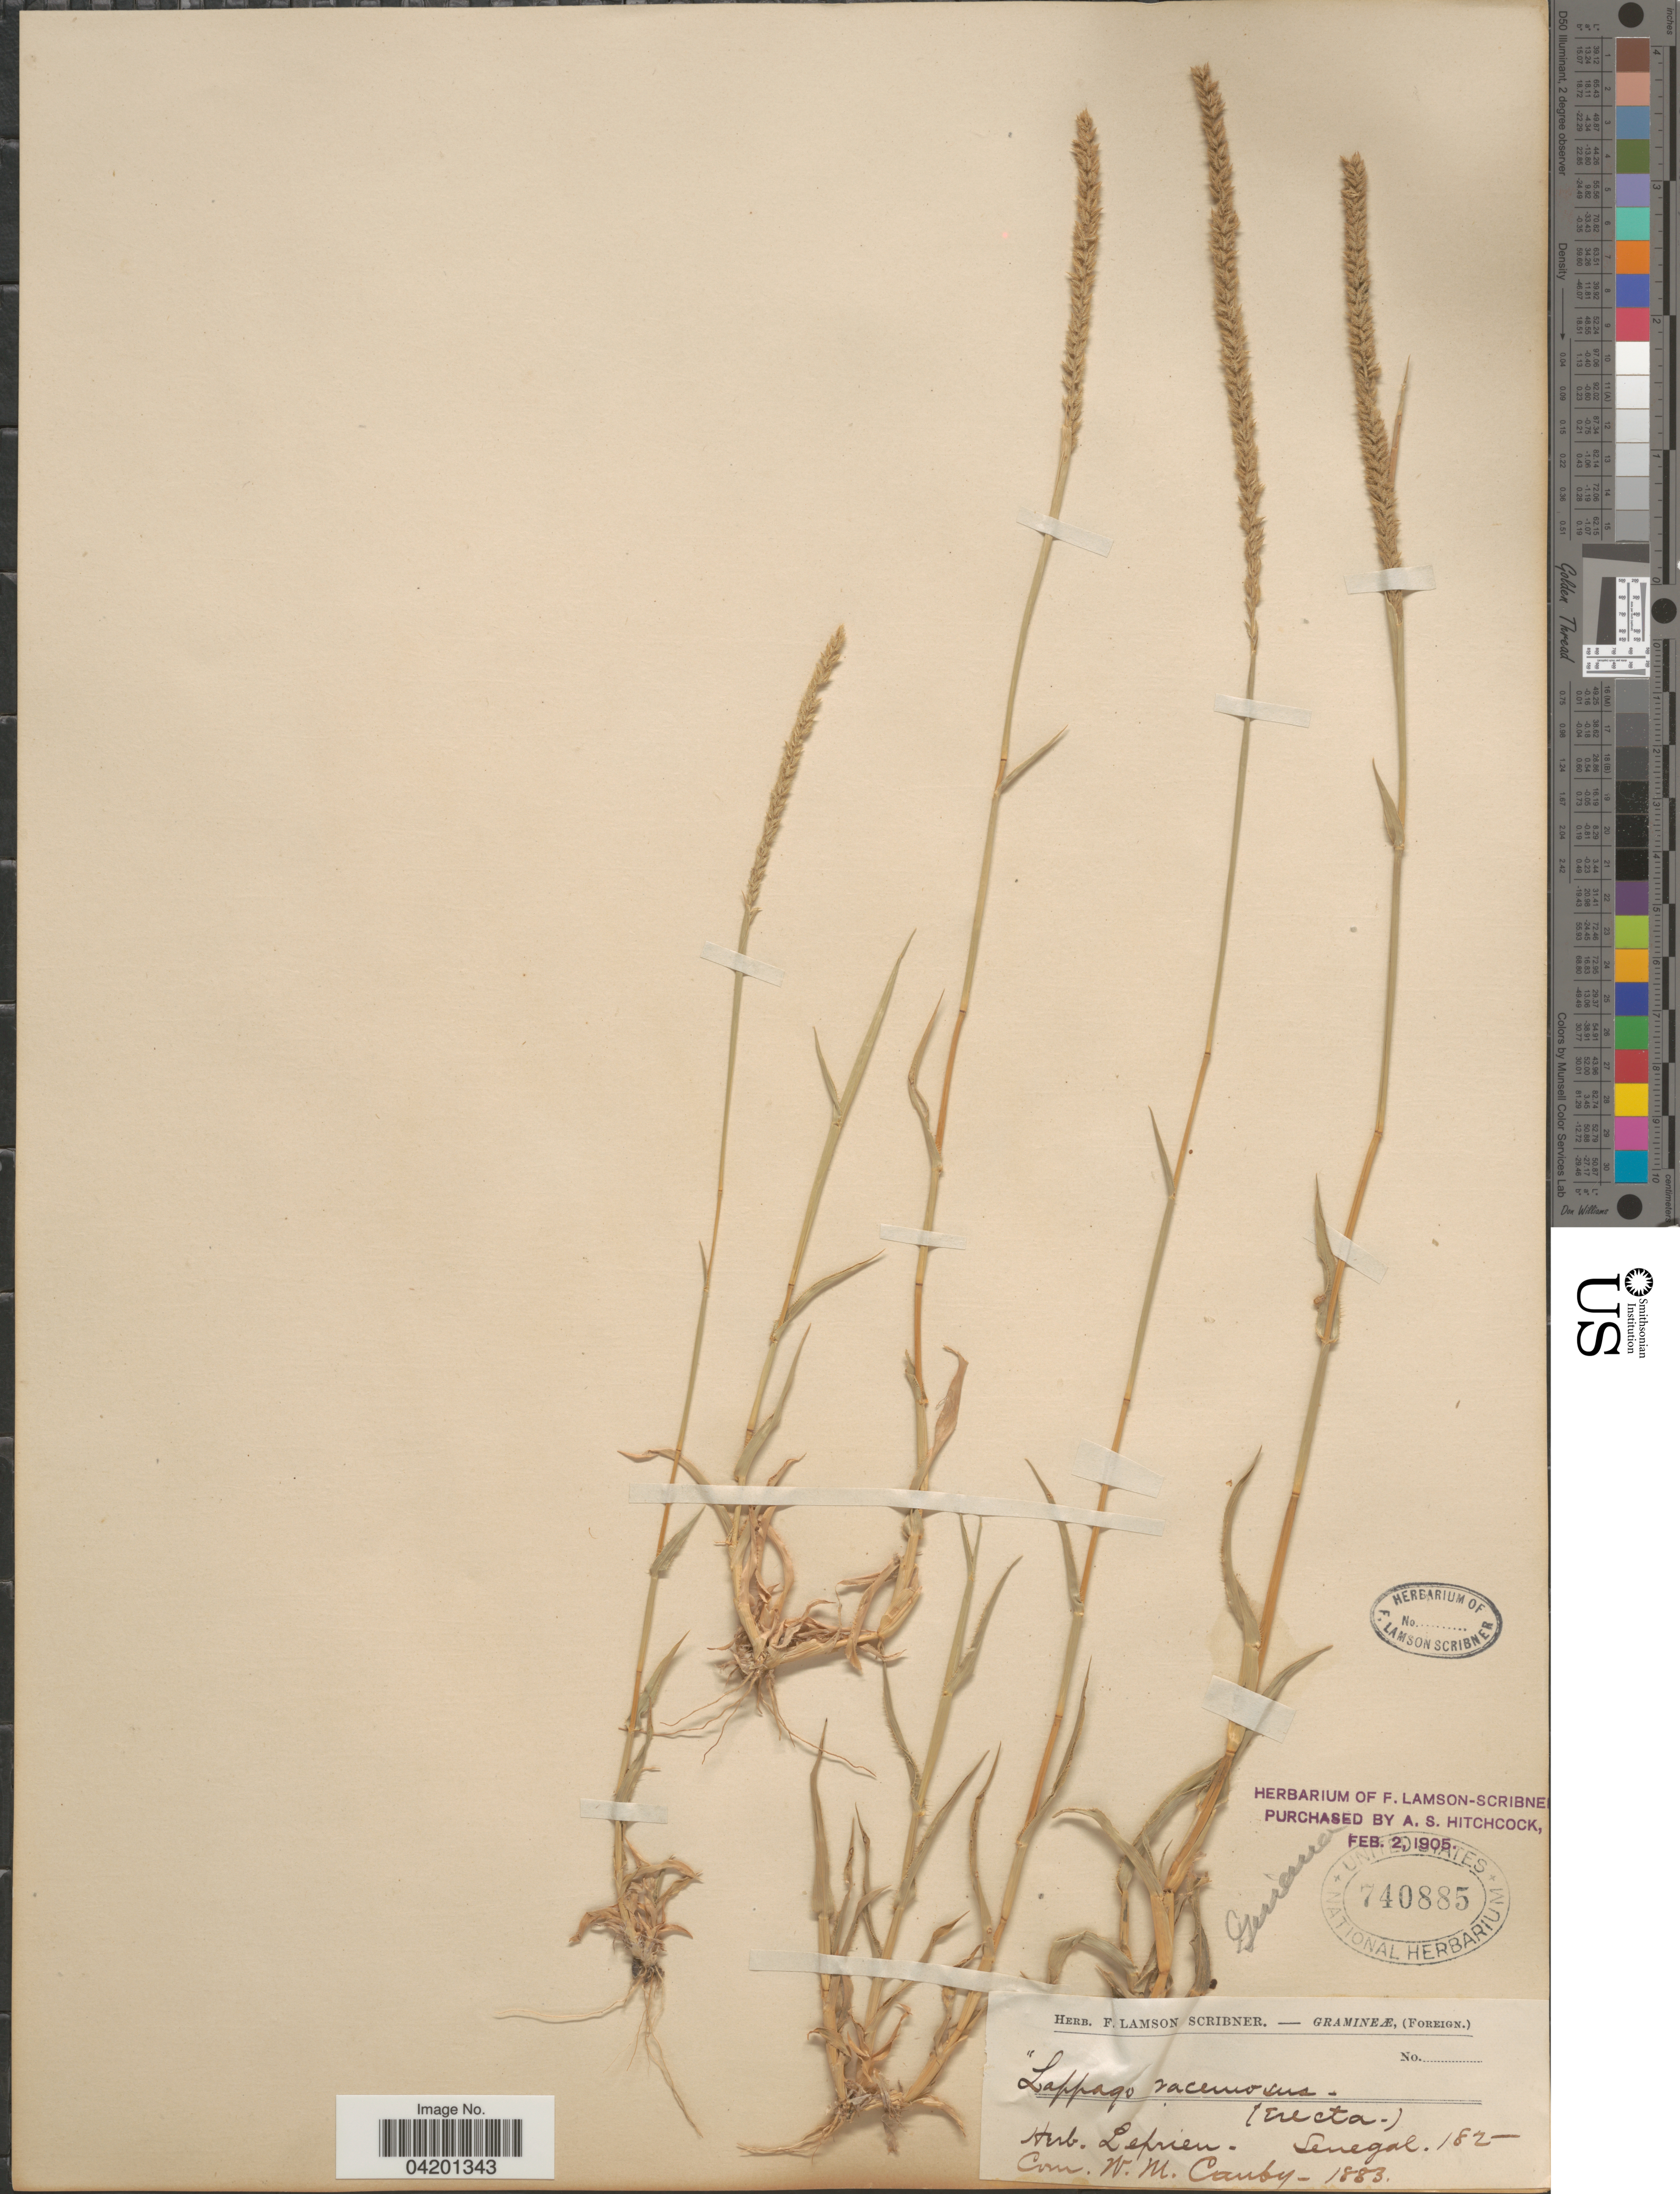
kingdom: Plantae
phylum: Tracheophyta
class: Liliopsida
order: Poales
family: Poaceae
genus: Tragus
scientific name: Tragus racemosus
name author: (L.) All.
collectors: Ex herb. Leprieu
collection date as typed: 182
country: Senegal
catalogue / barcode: US 740885